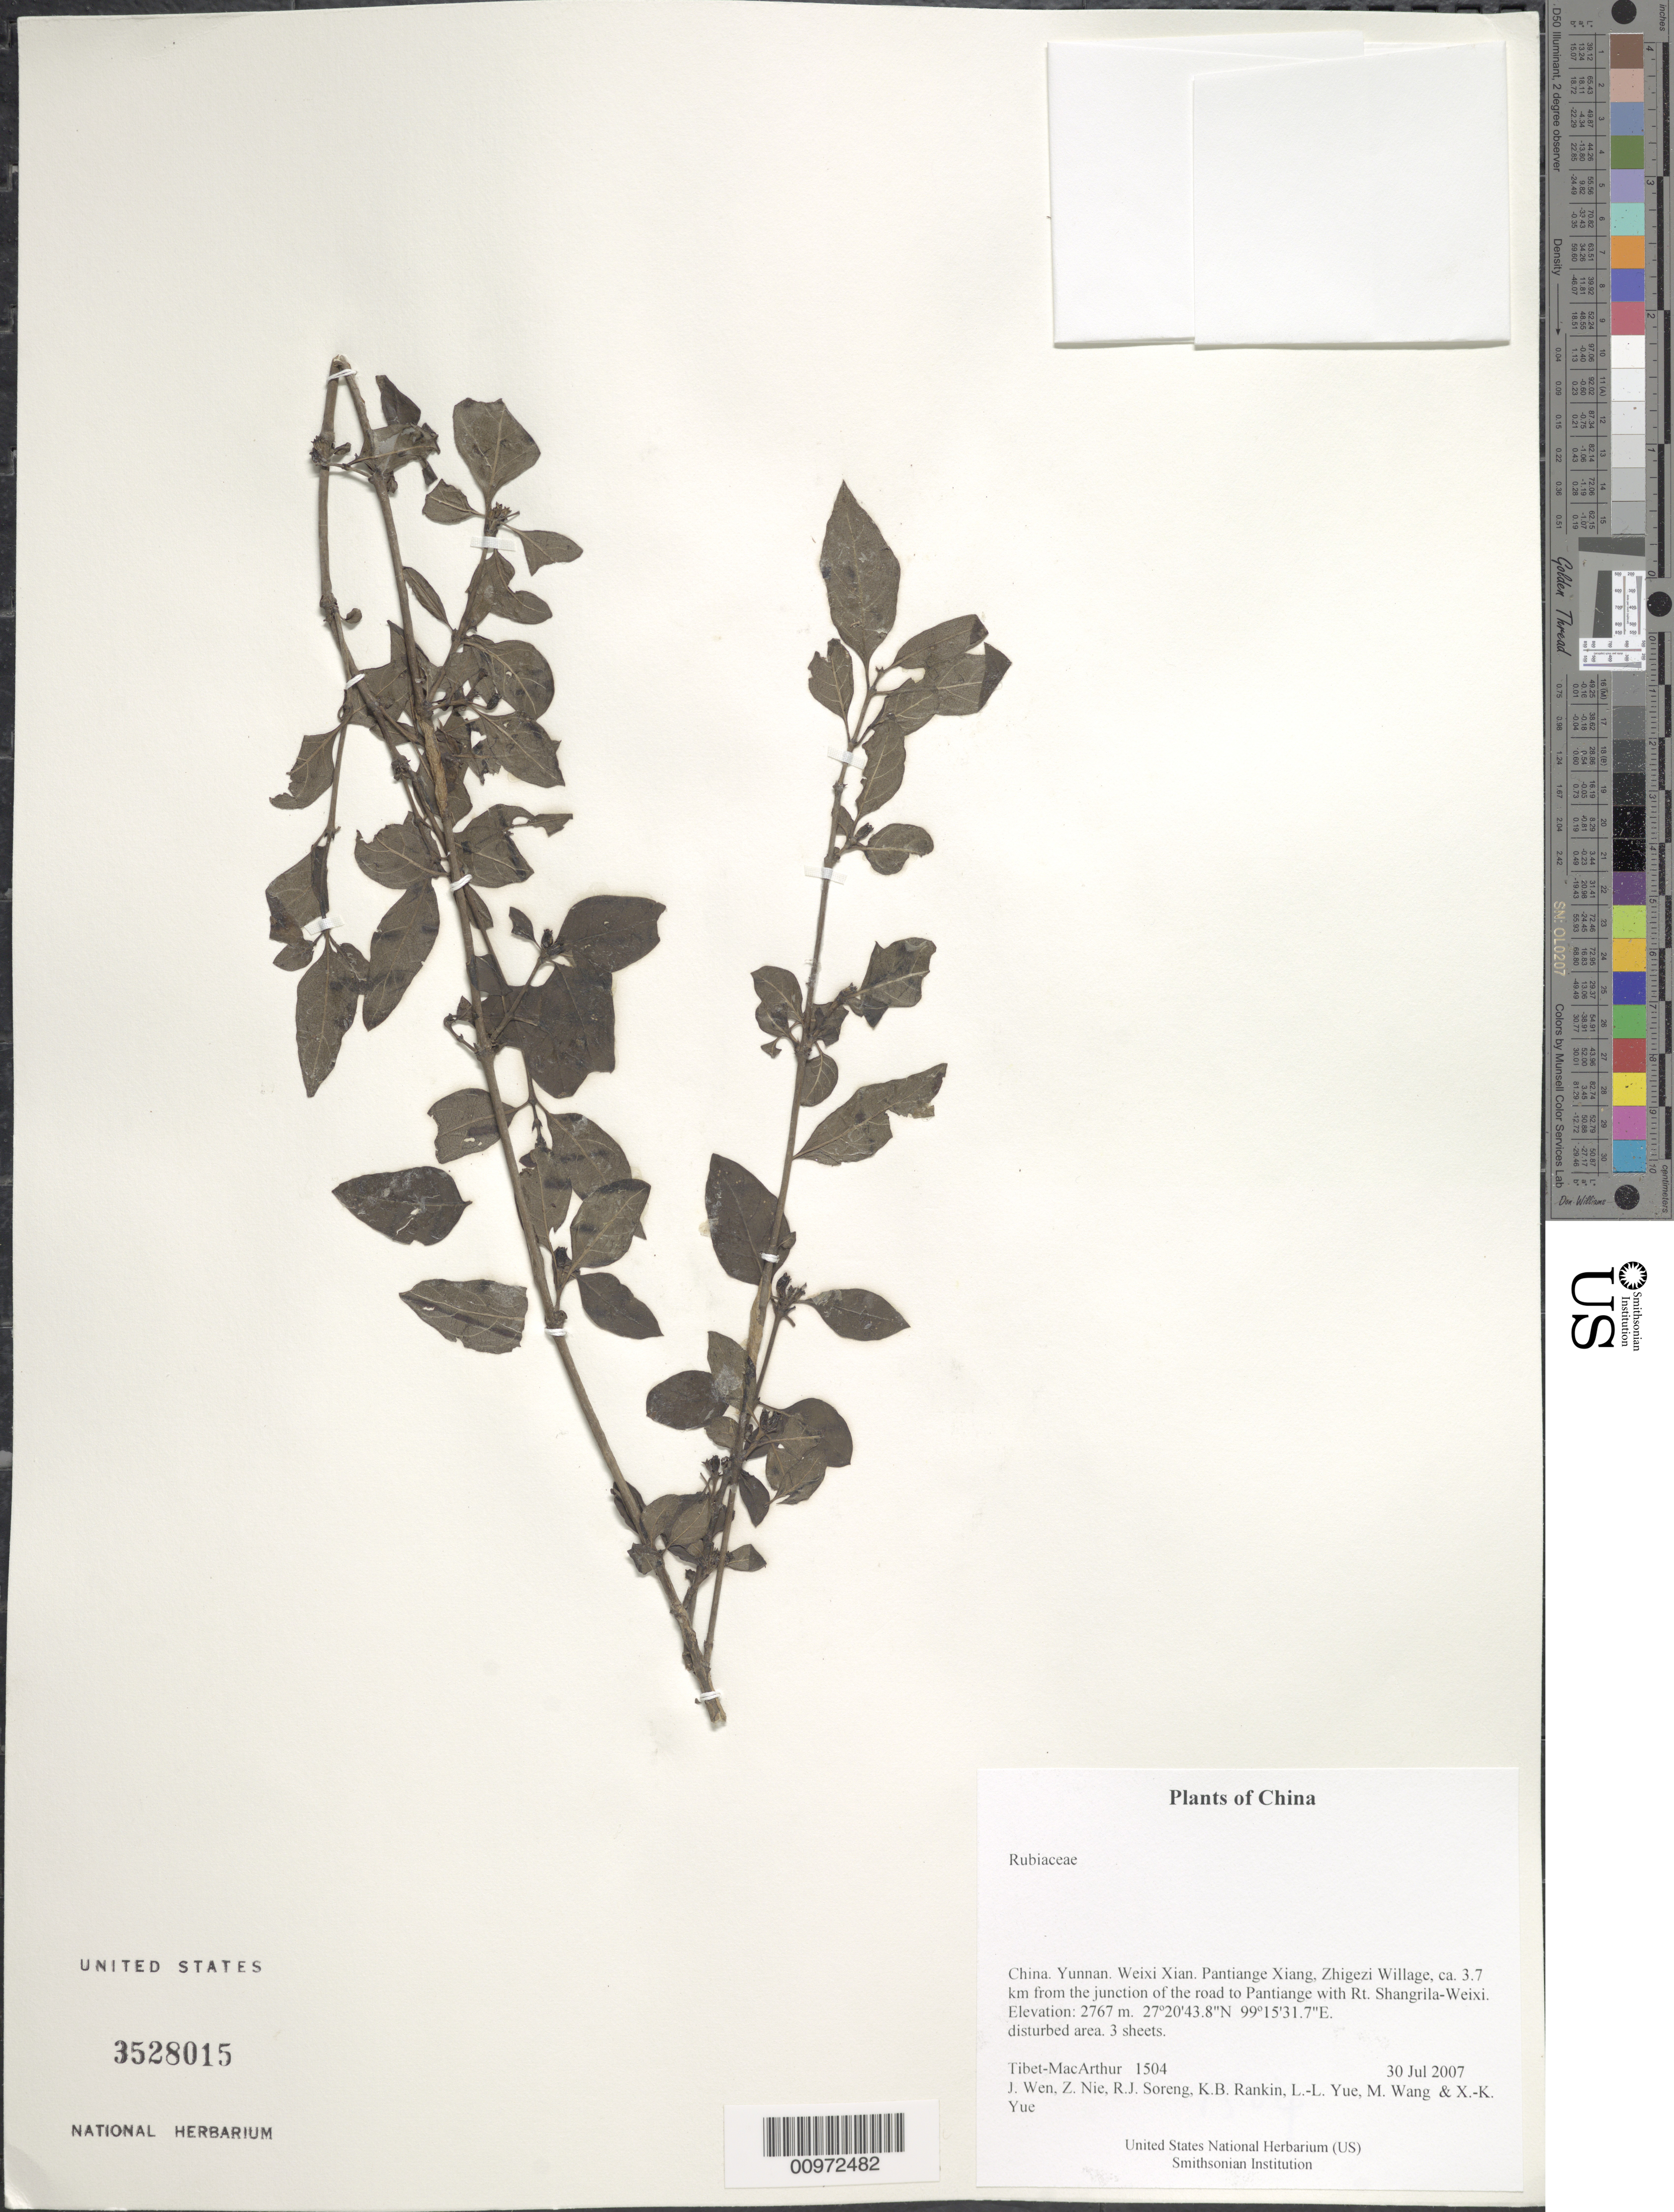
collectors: Tibet-MacArthur, J. Wen, Z. Nie, R. J. Soreng, K. Rankin, L. Yue, M. Wang & X. Yue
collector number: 1504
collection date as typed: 30 Jul 2007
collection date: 2007-07-30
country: China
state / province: Yunnan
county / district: Weixi Xian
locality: Pantiange Xiang, Zhigezi Willage, ca. 3.7 km from the junction of the road to Pantiange with Rt. Shangrila-Weixi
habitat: disturbed area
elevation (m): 2767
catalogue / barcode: US 3528015